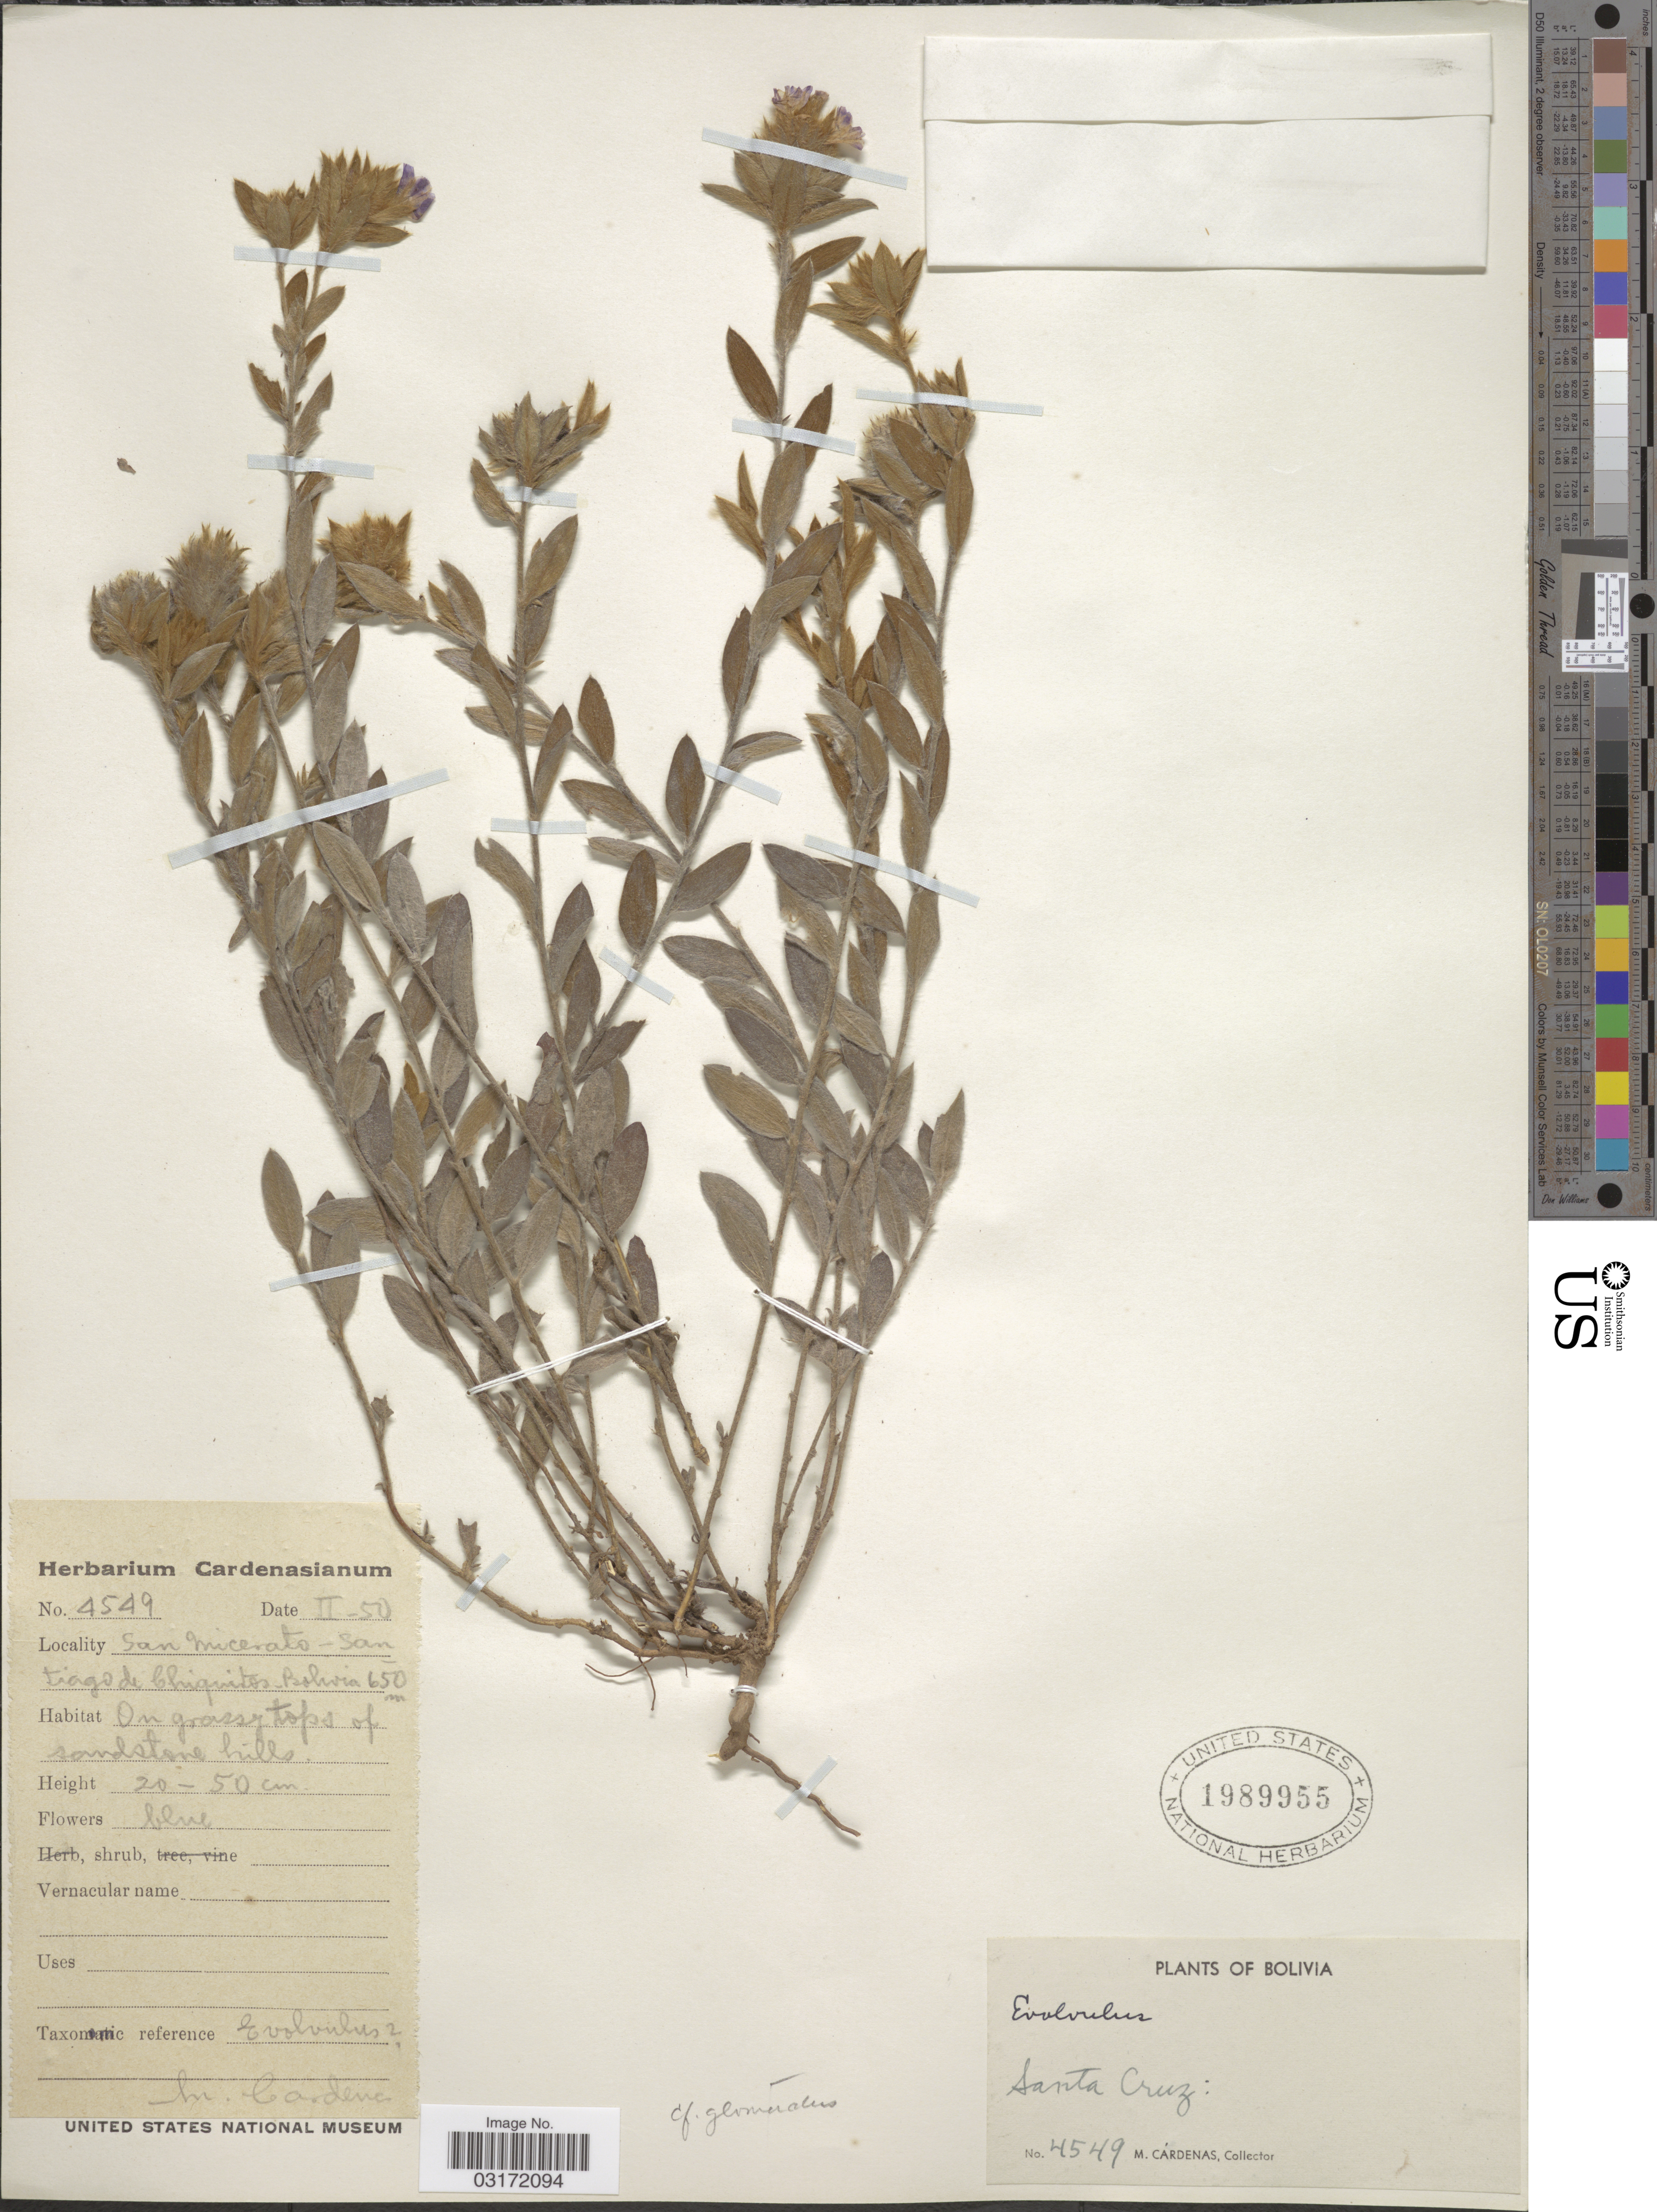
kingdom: Plantae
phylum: Tracheophyta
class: Magnoliopsida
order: Solanales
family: Convolvulaceae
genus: Evolvulus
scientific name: Evolvulus glomeratus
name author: Nees & Mart.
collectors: M. Cárdenas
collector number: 4549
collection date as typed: Transcribed d/m/y: /2/50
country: Bolivia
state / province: Santa Cruz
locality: San Micerato - Santiago de Chiquitos.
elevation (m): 650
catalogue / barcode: US 1989955